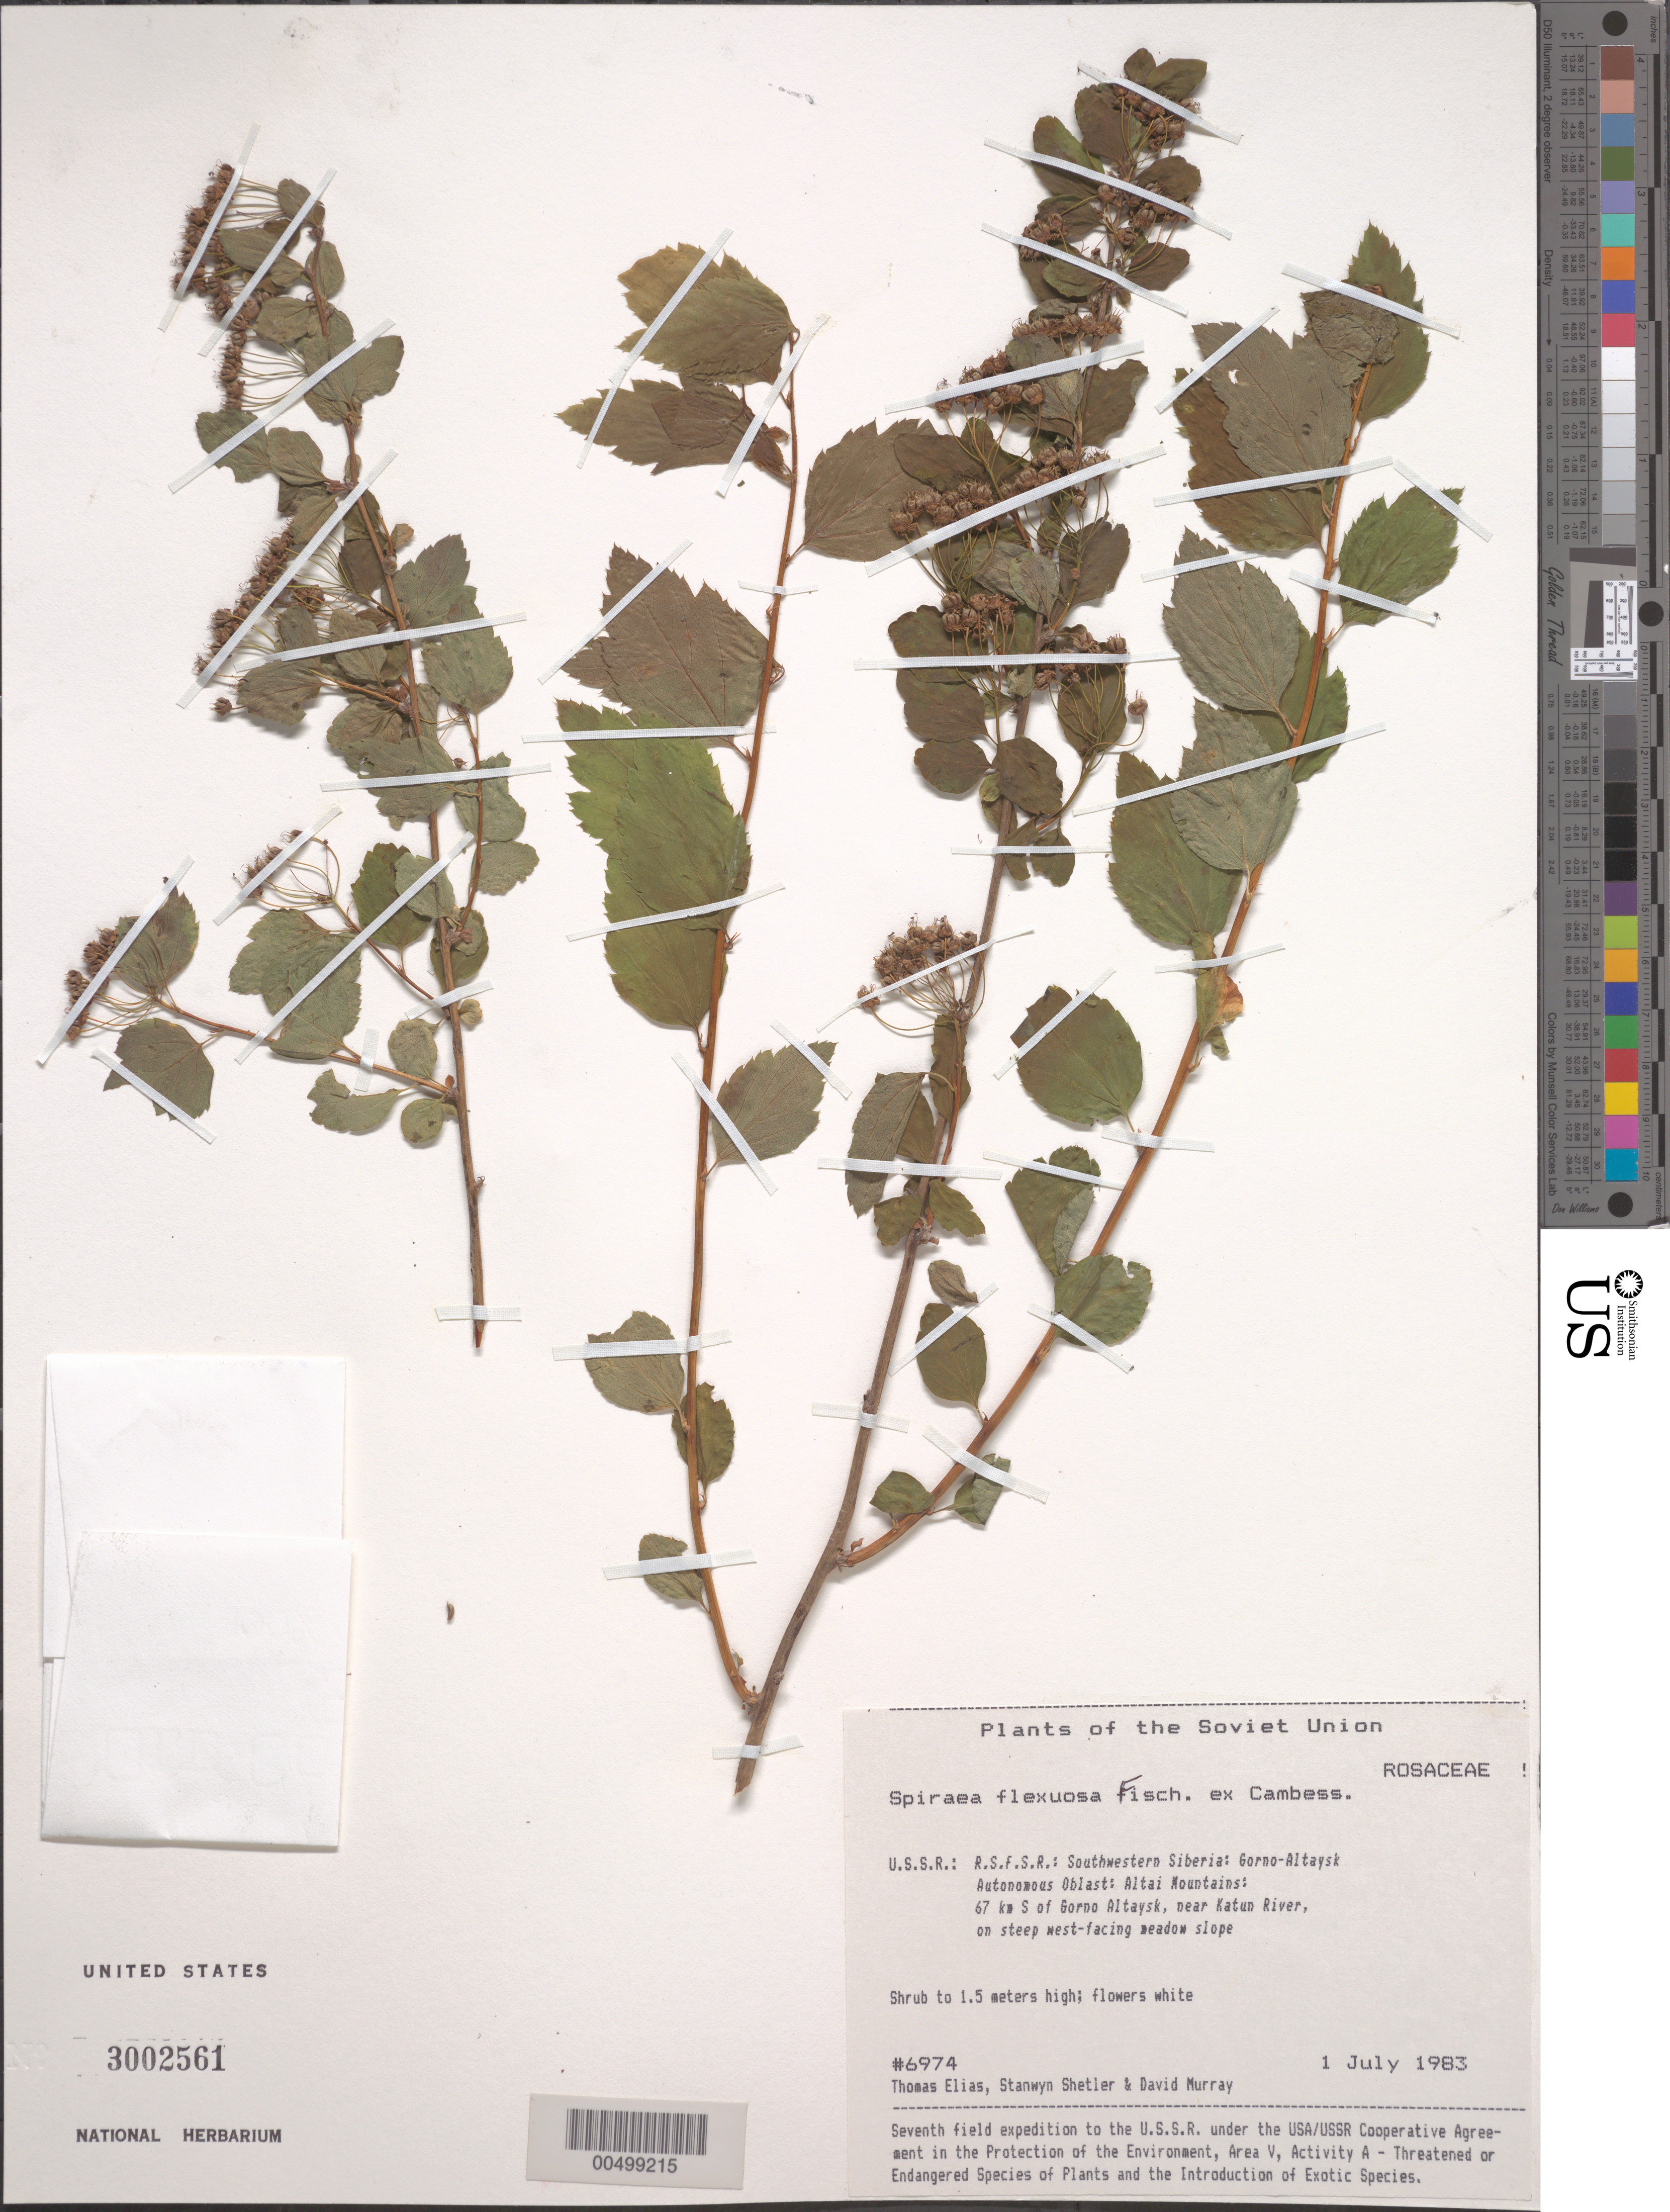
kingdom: Plantae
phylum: Tracheophyta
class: Magnoliopsida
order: Rosales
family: Rosaceae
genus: Spiraea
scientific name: Spiraea flexuosa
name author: Fisch. ex Cambess.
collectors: T. Elias, S. Shetler & D. F. Murray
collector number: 6974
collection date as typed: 01 Jul 1983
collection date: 1983-07-01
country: Russian Federation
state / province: Altai Republic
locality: Altai Mountains, 67 km S of Gorno-Altaysk, near Katun River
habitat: on steep west-facing slope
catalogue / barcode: US 3002561